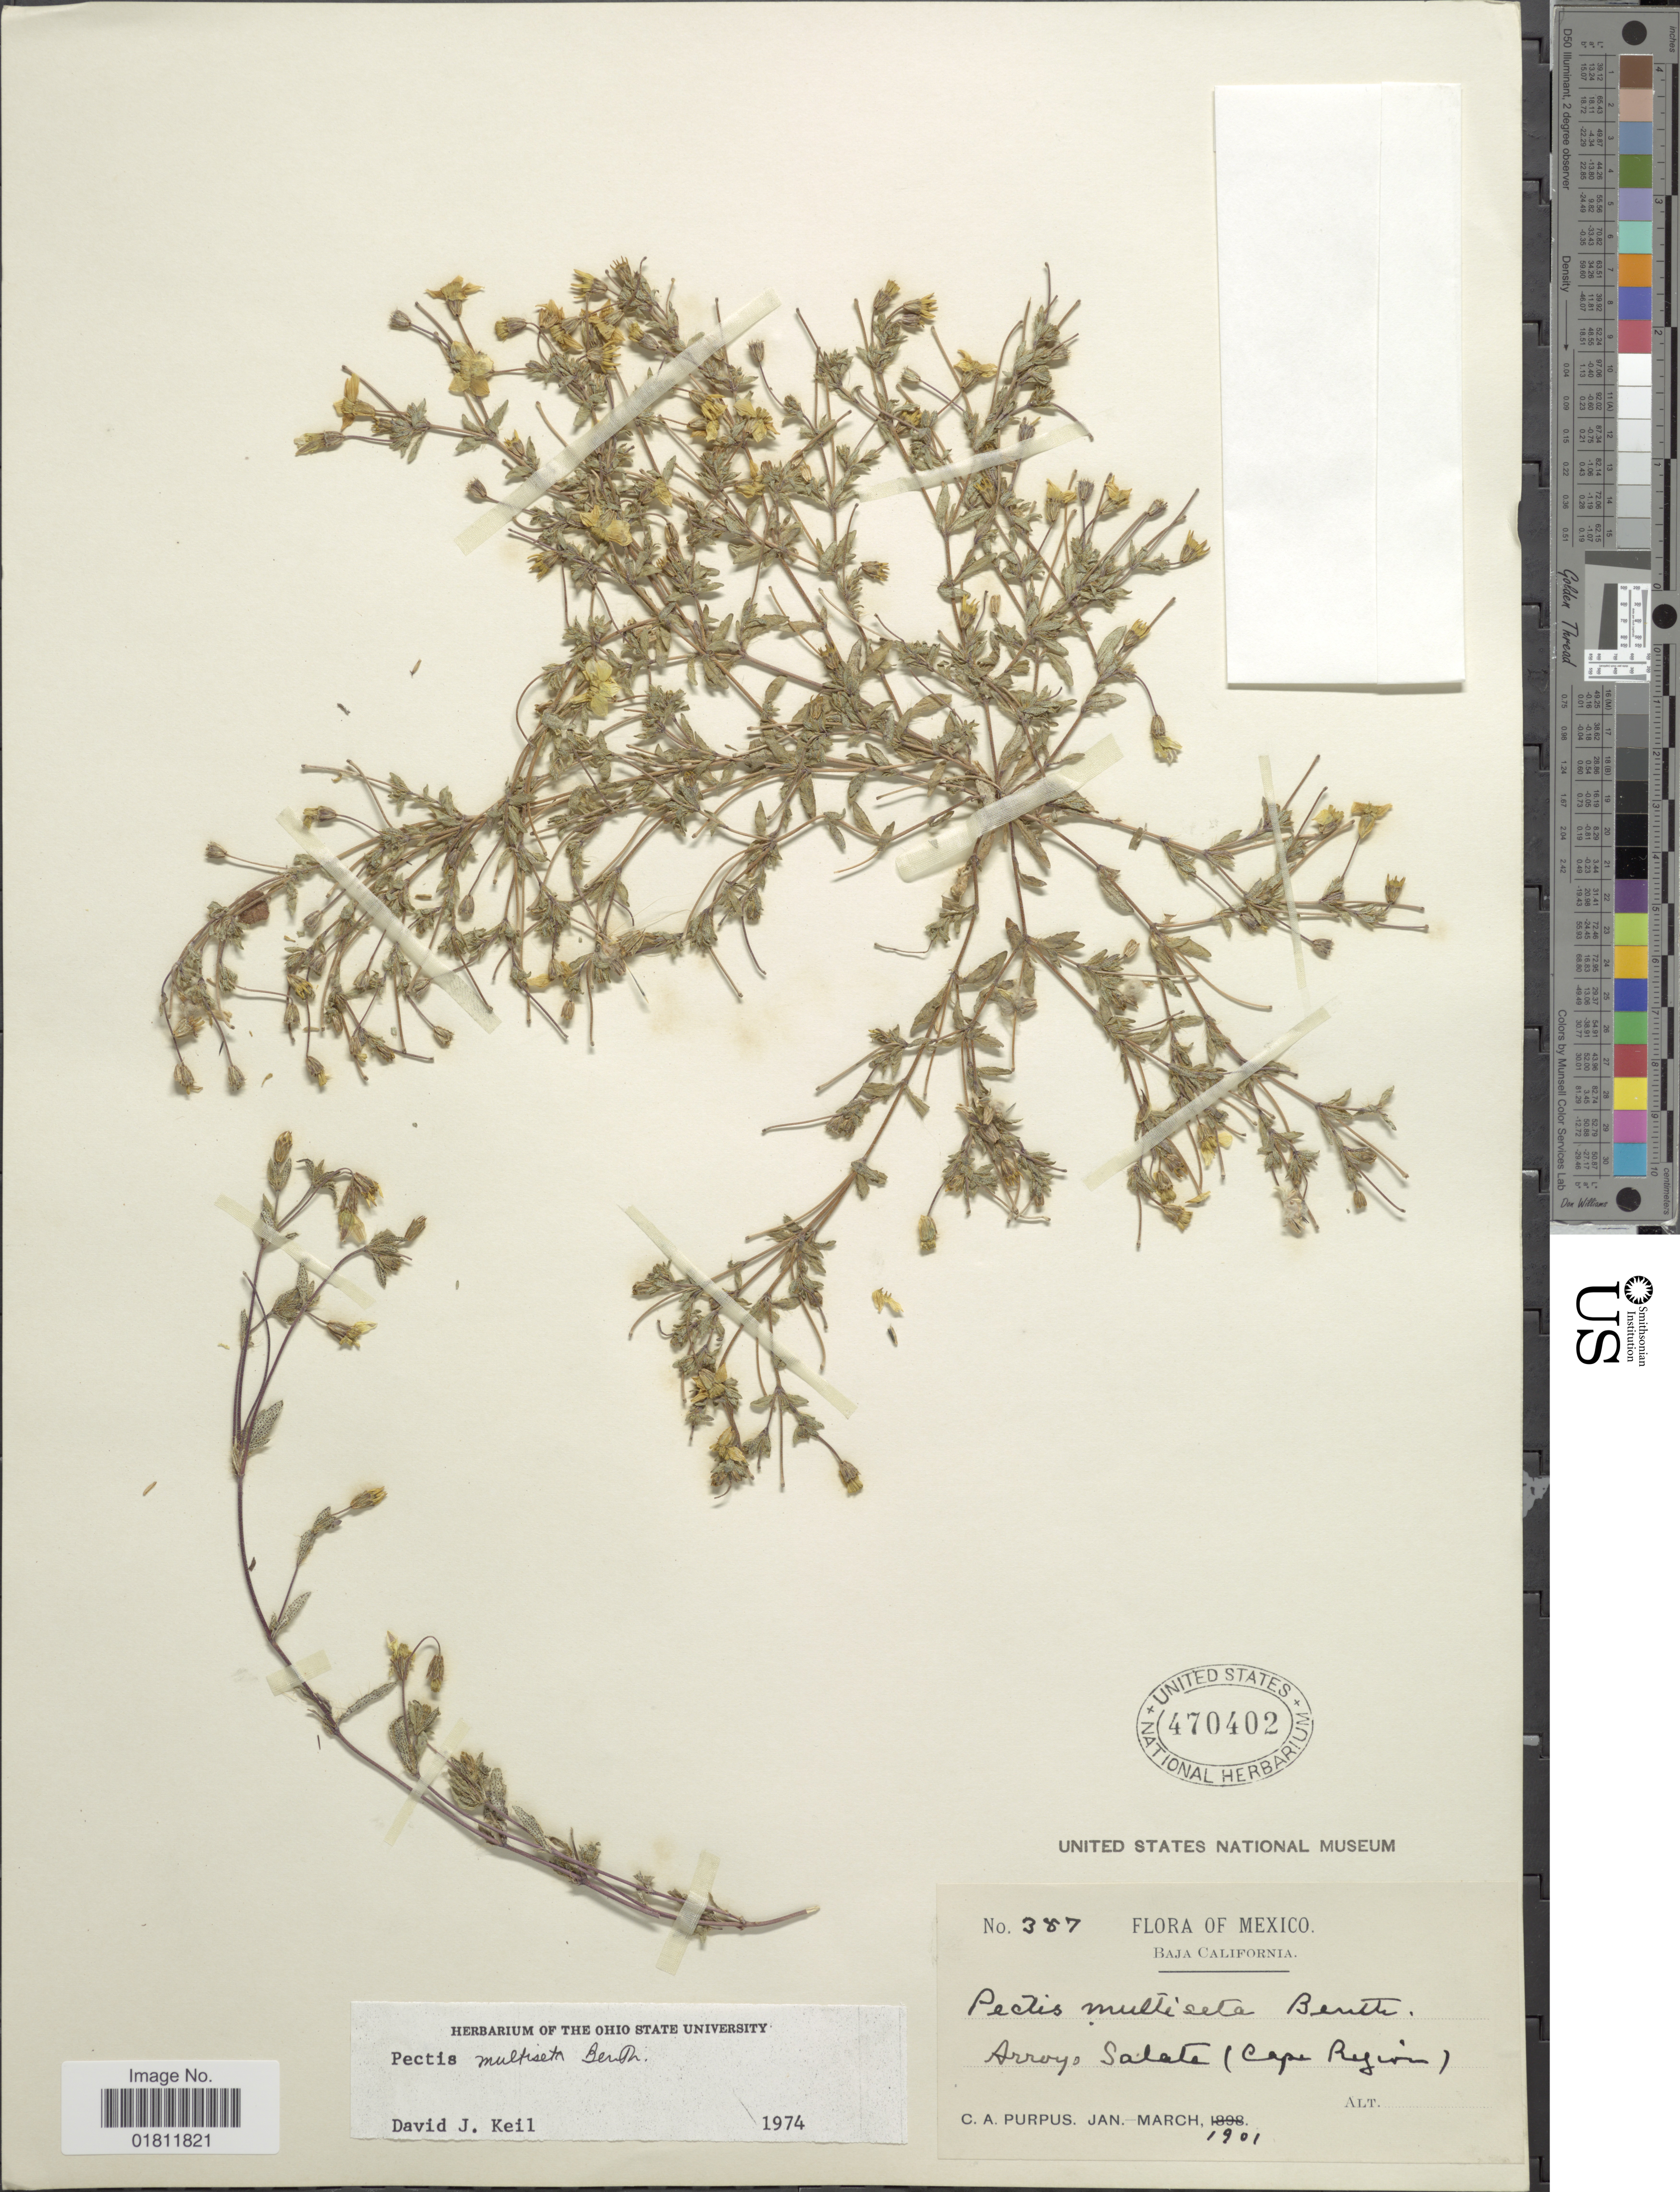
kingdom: Plantae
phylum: Tracheophyta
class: Magnoliopsida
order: Asterales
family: Asteraceae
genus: Pectis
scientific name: Pectis multiceps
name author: Urb.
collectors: C. A. Purpus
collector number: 387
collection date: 1901-01/1901-03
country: Mexico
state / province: Baja California Sur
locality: Baja California. Arroyo Salate (Cape Region).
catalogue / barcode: US 470402